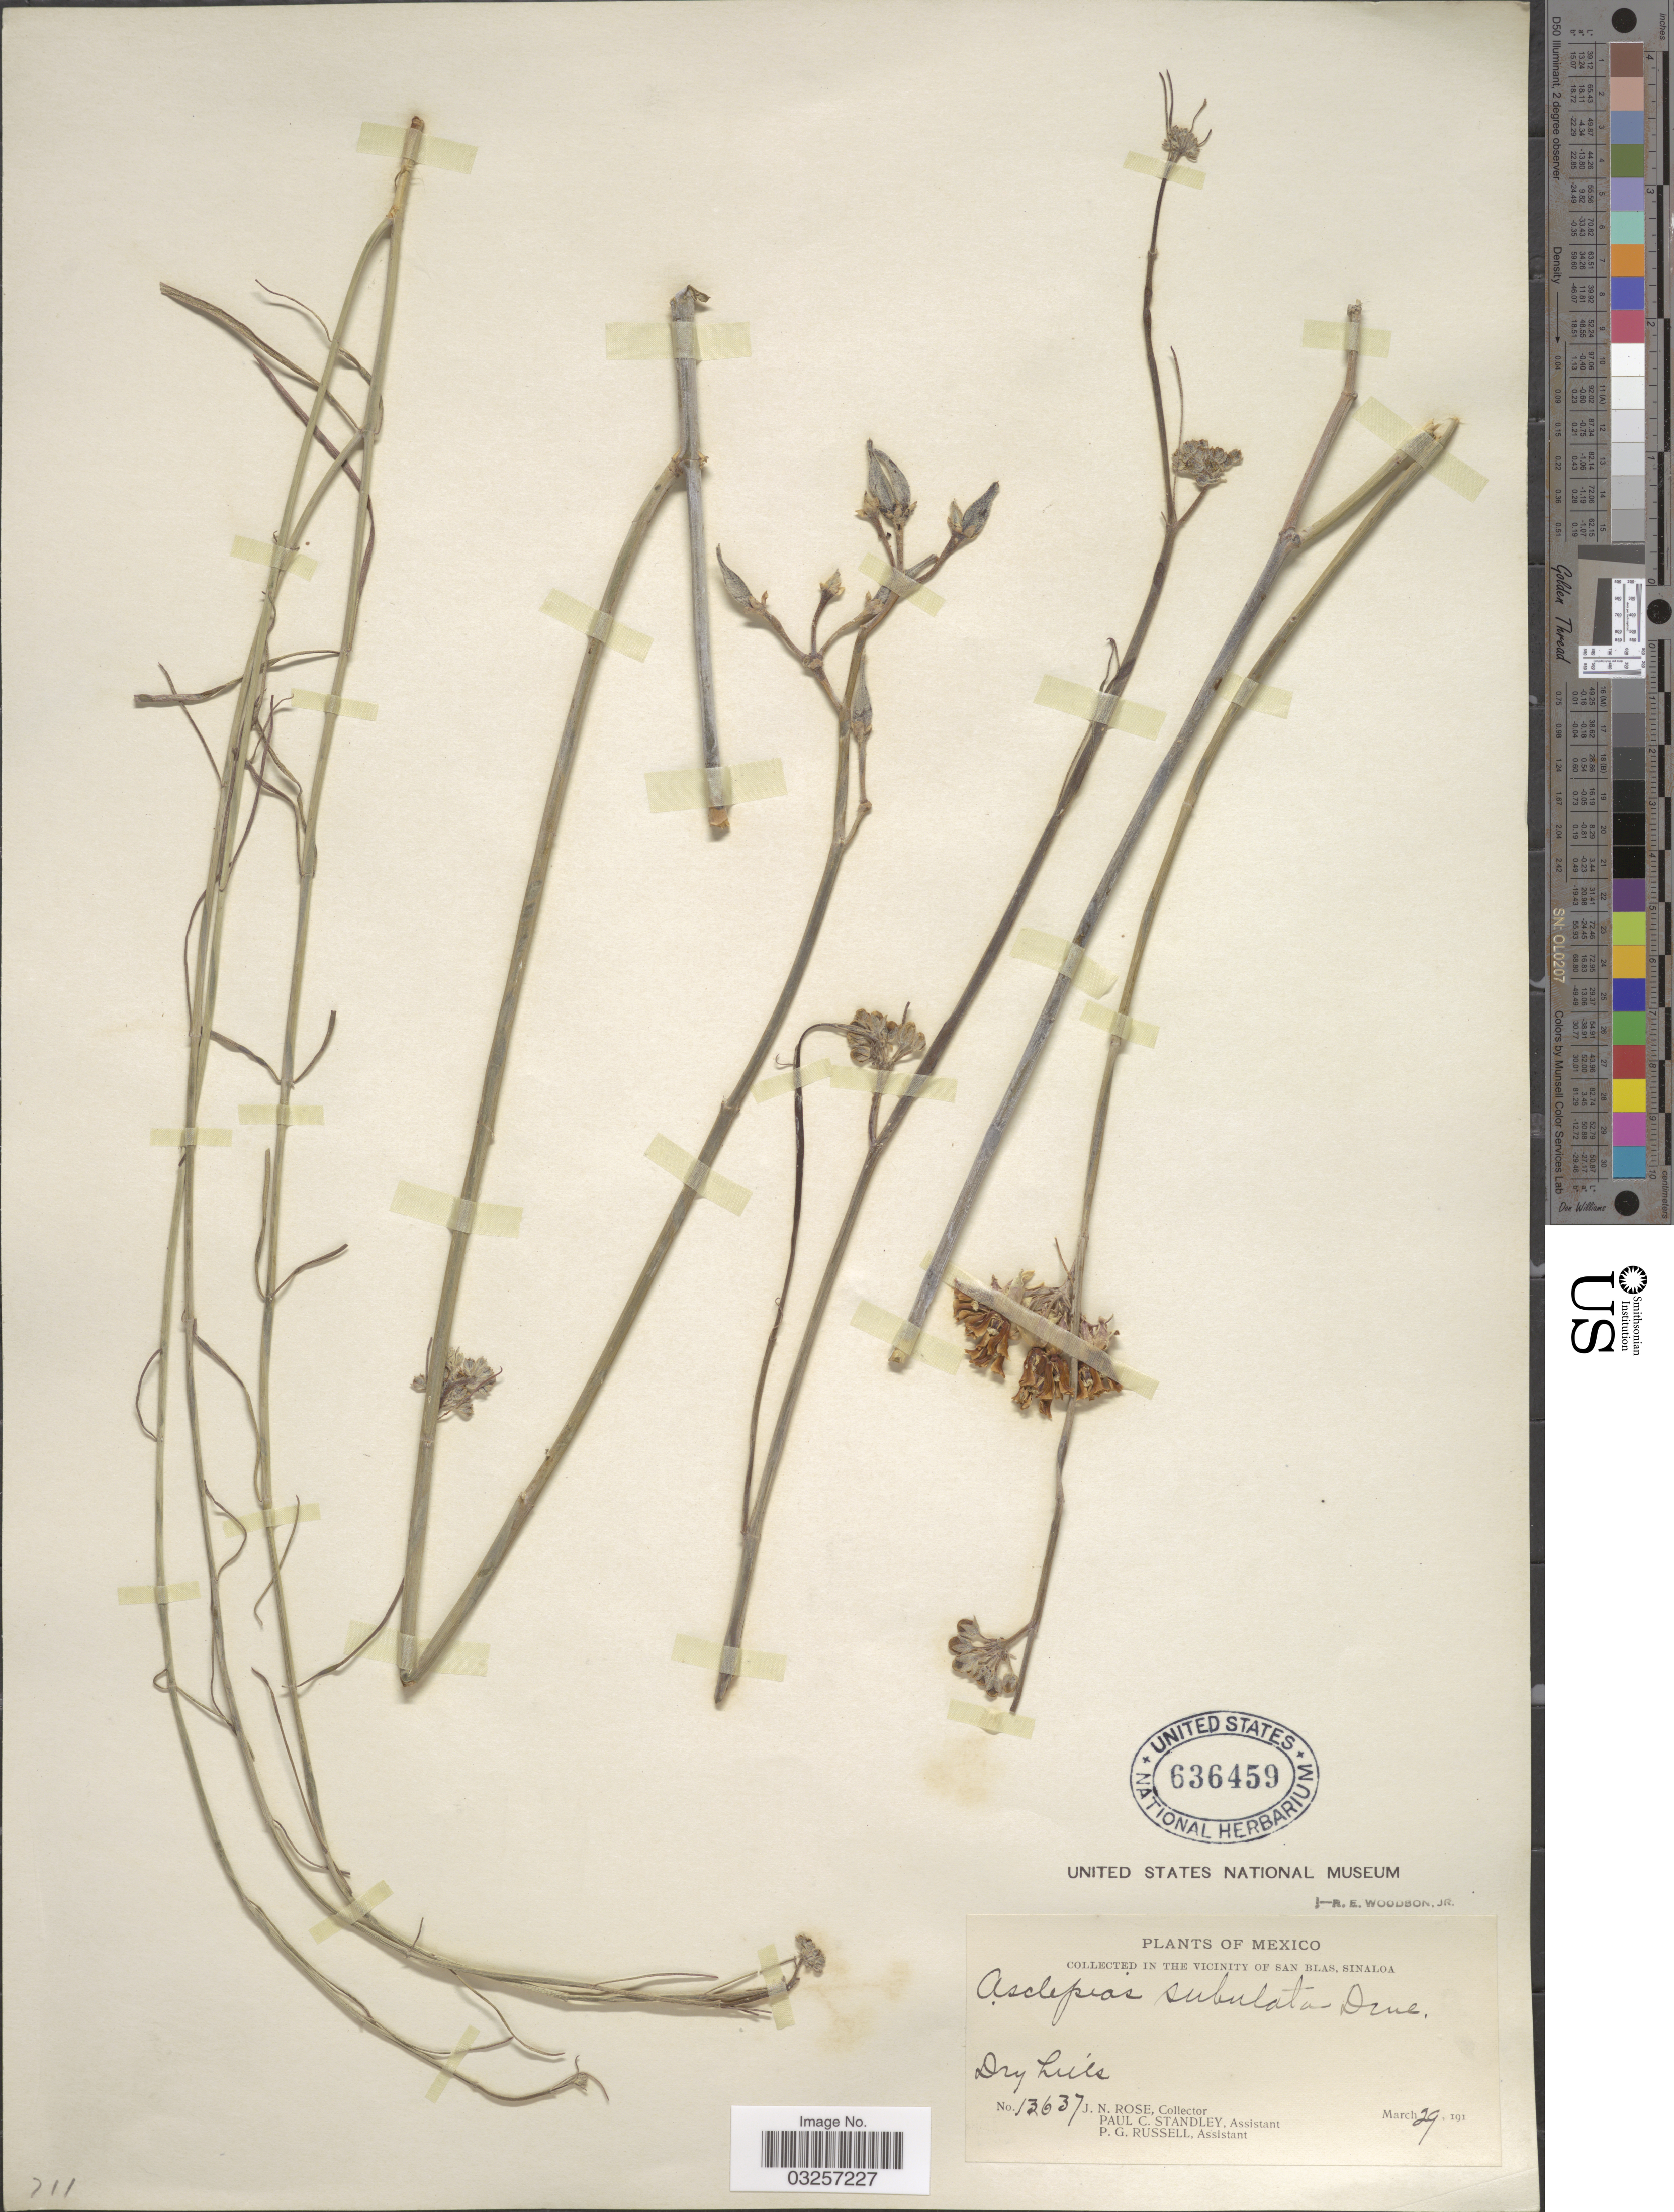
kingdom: Plantae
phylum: Tracheophyta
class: Magnoliopsida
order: Gentianales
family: Apocynaceae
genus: Asclepias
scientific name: Asclepias subulata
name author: Decne.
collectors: J. N. Rose, P. C. Standley & P. G. Russell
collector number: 13637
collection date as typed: March 29, 191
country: Mexico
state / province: Sinaloa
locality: Vicinity of San Blas.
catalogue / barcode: US 636459